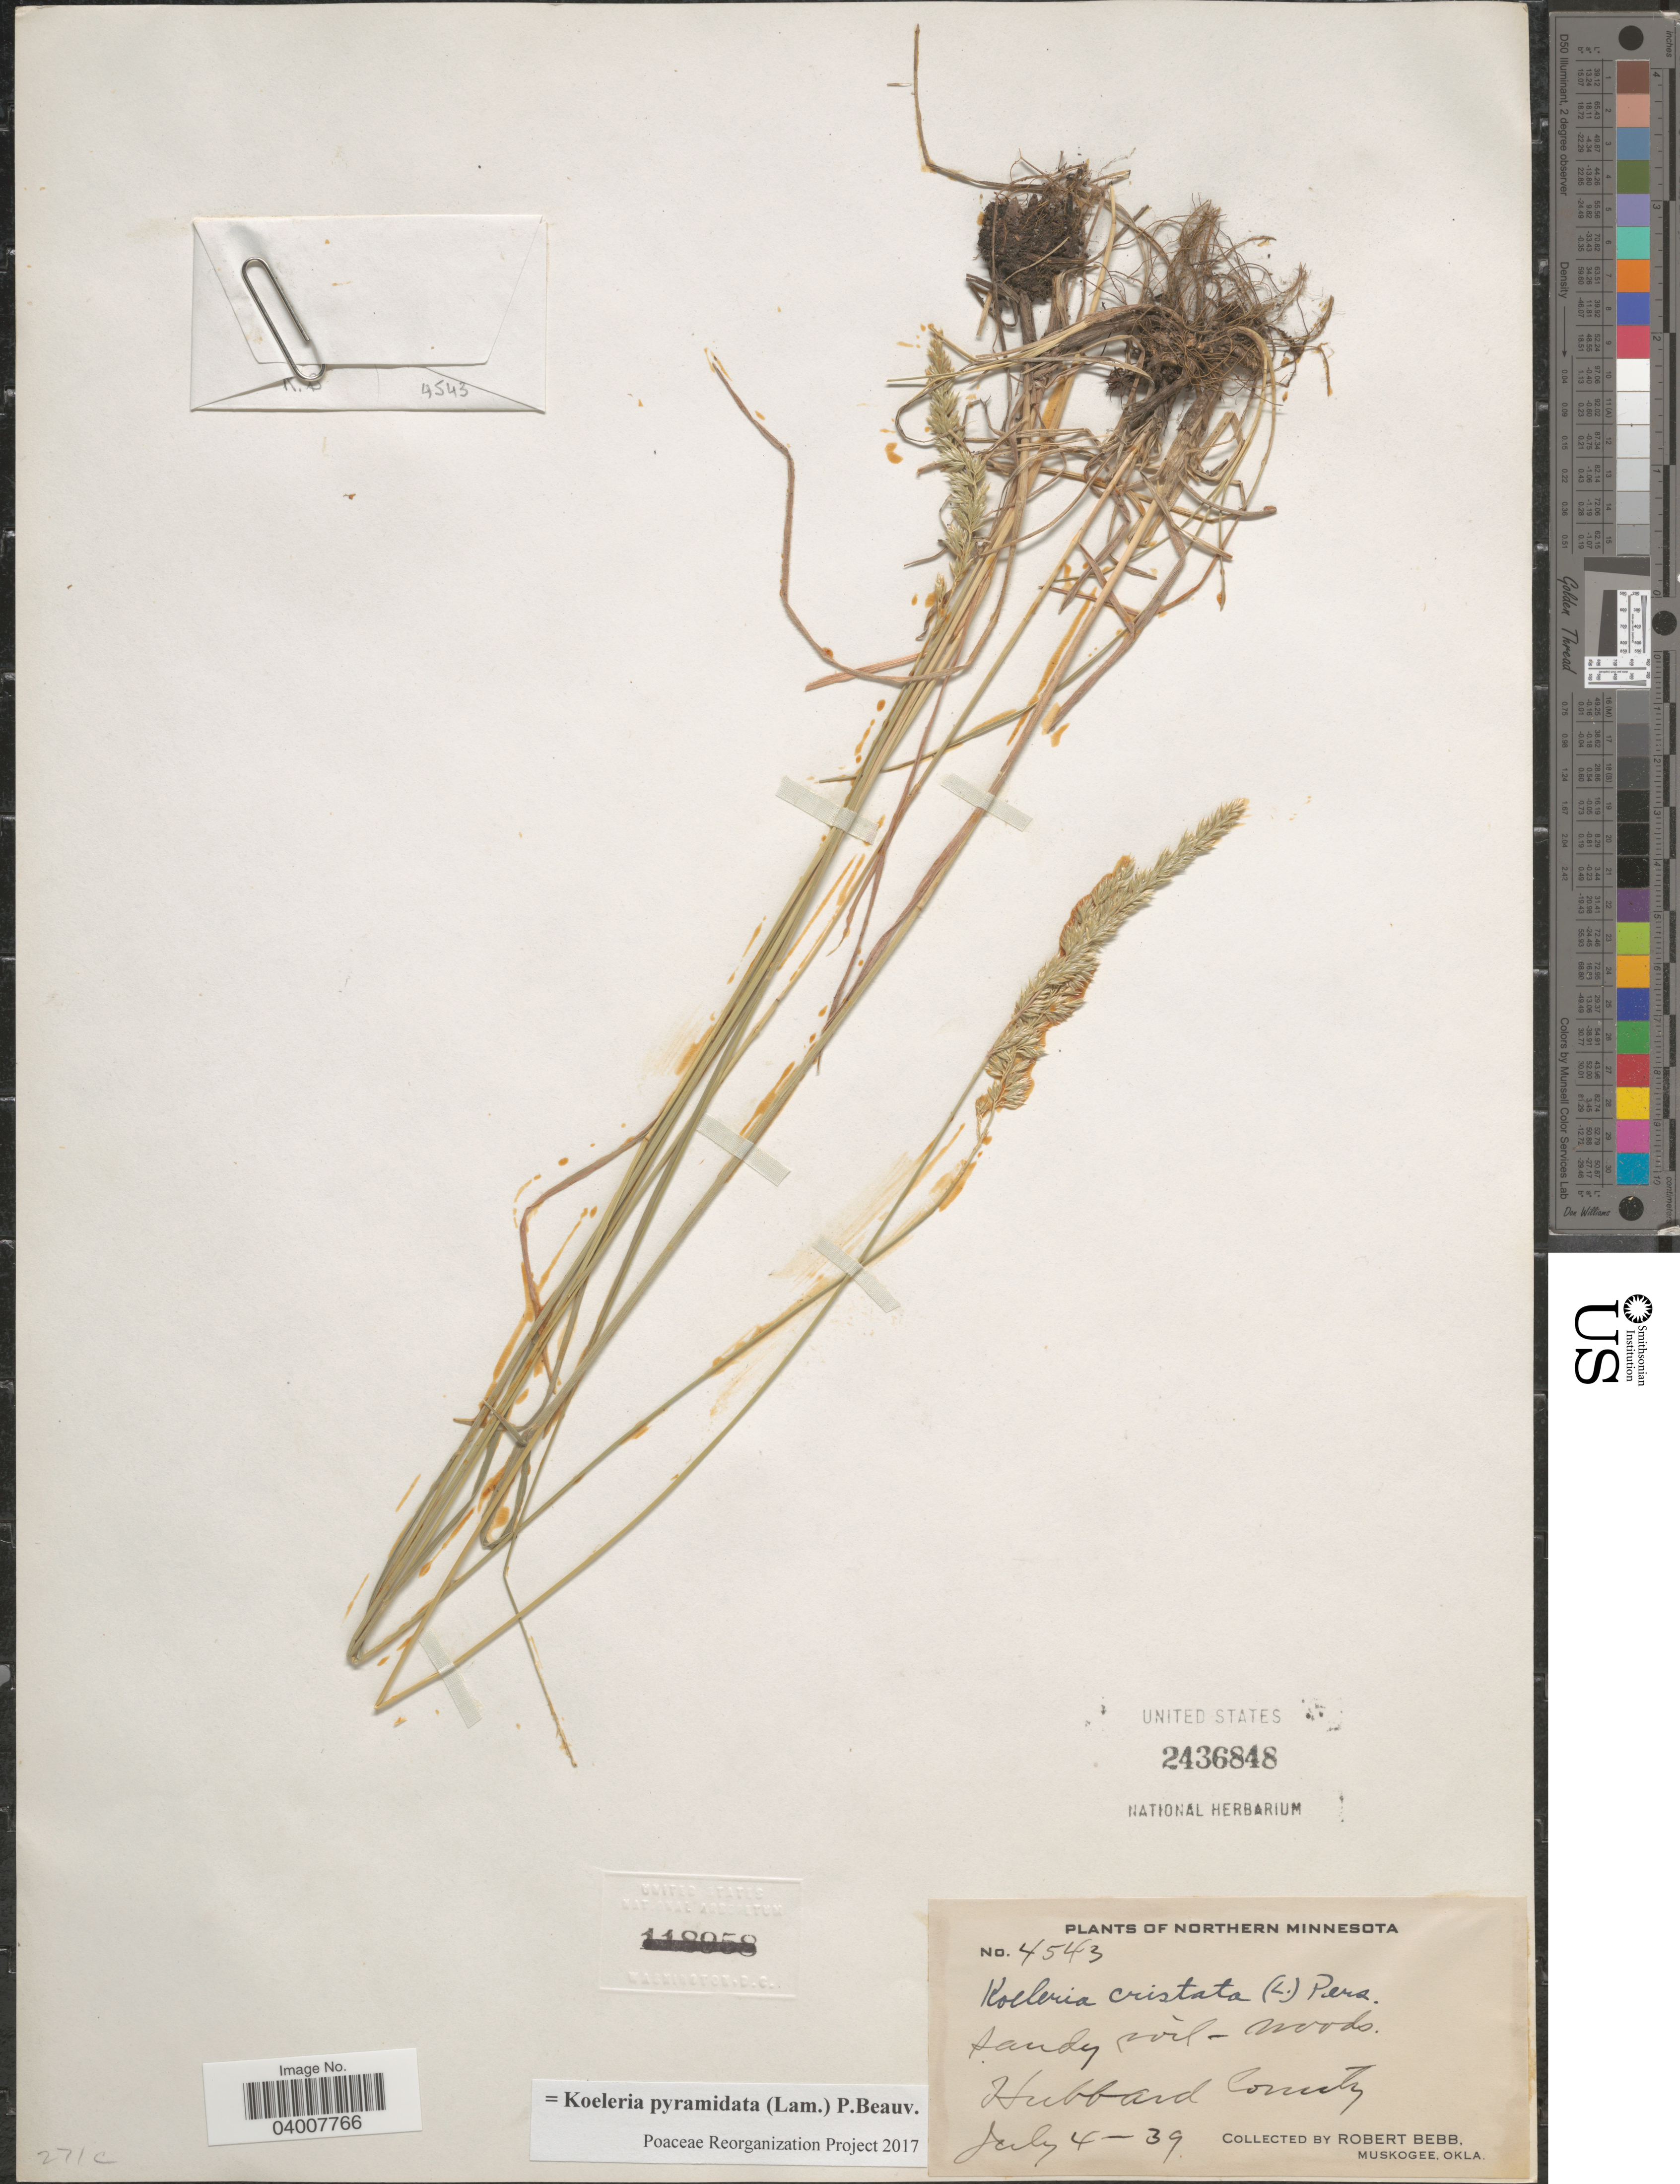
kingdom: Plantae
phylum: Tracheophyta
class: Liliopsida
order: Poales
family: Poaceae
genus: Koeleria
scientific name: Koeleria pyramidata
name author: (Lam.) P. Beauv.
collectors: R. Bebb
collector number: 4543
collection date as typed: Transcribed d/m/y: 4/7/39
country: United States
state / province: Minnesota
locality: Northern Minnesota. Hubbard County.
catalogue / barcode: US 2436848